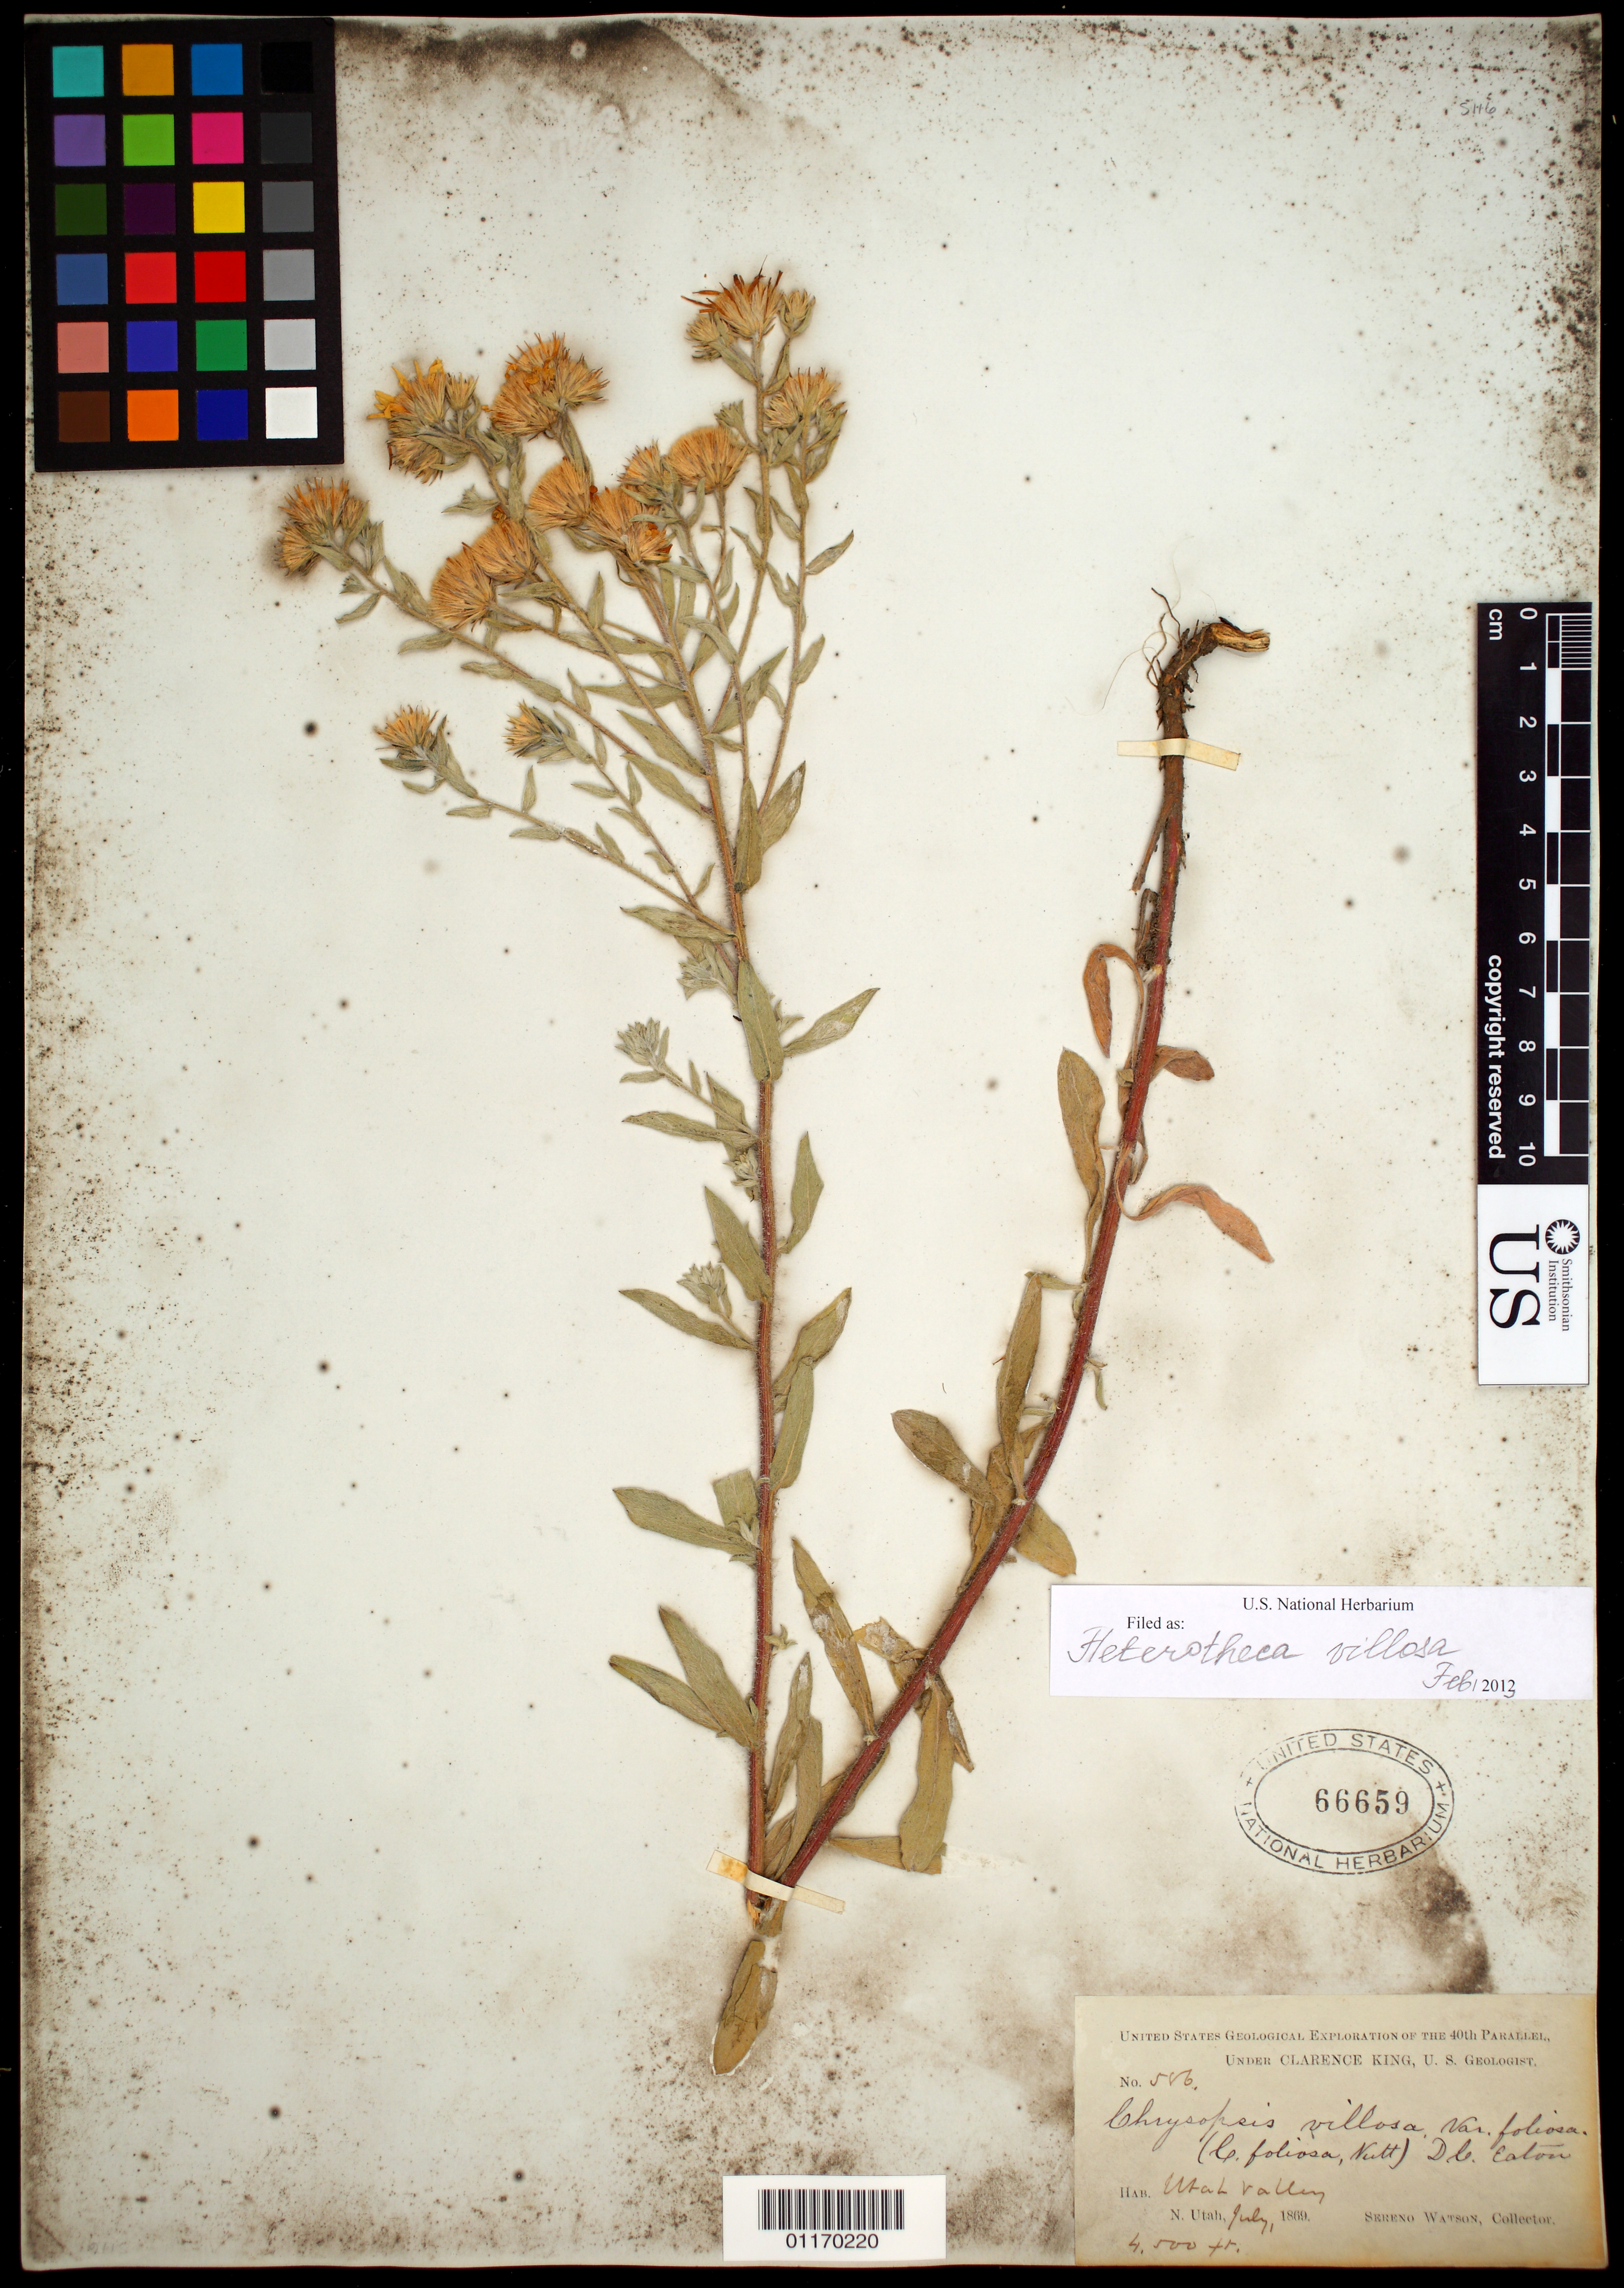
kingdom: Plantae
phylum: Tracheophyta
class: Magnoliopsida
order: Asterales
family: Asteraceae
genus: Heterotheca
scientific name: Heterotheca villosa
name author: (Pursh) Shinners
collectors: S. Watson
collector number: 586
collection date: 1869-07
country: United States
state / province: Utah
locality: Utah Valley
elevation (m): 1372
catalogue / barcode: US 66659